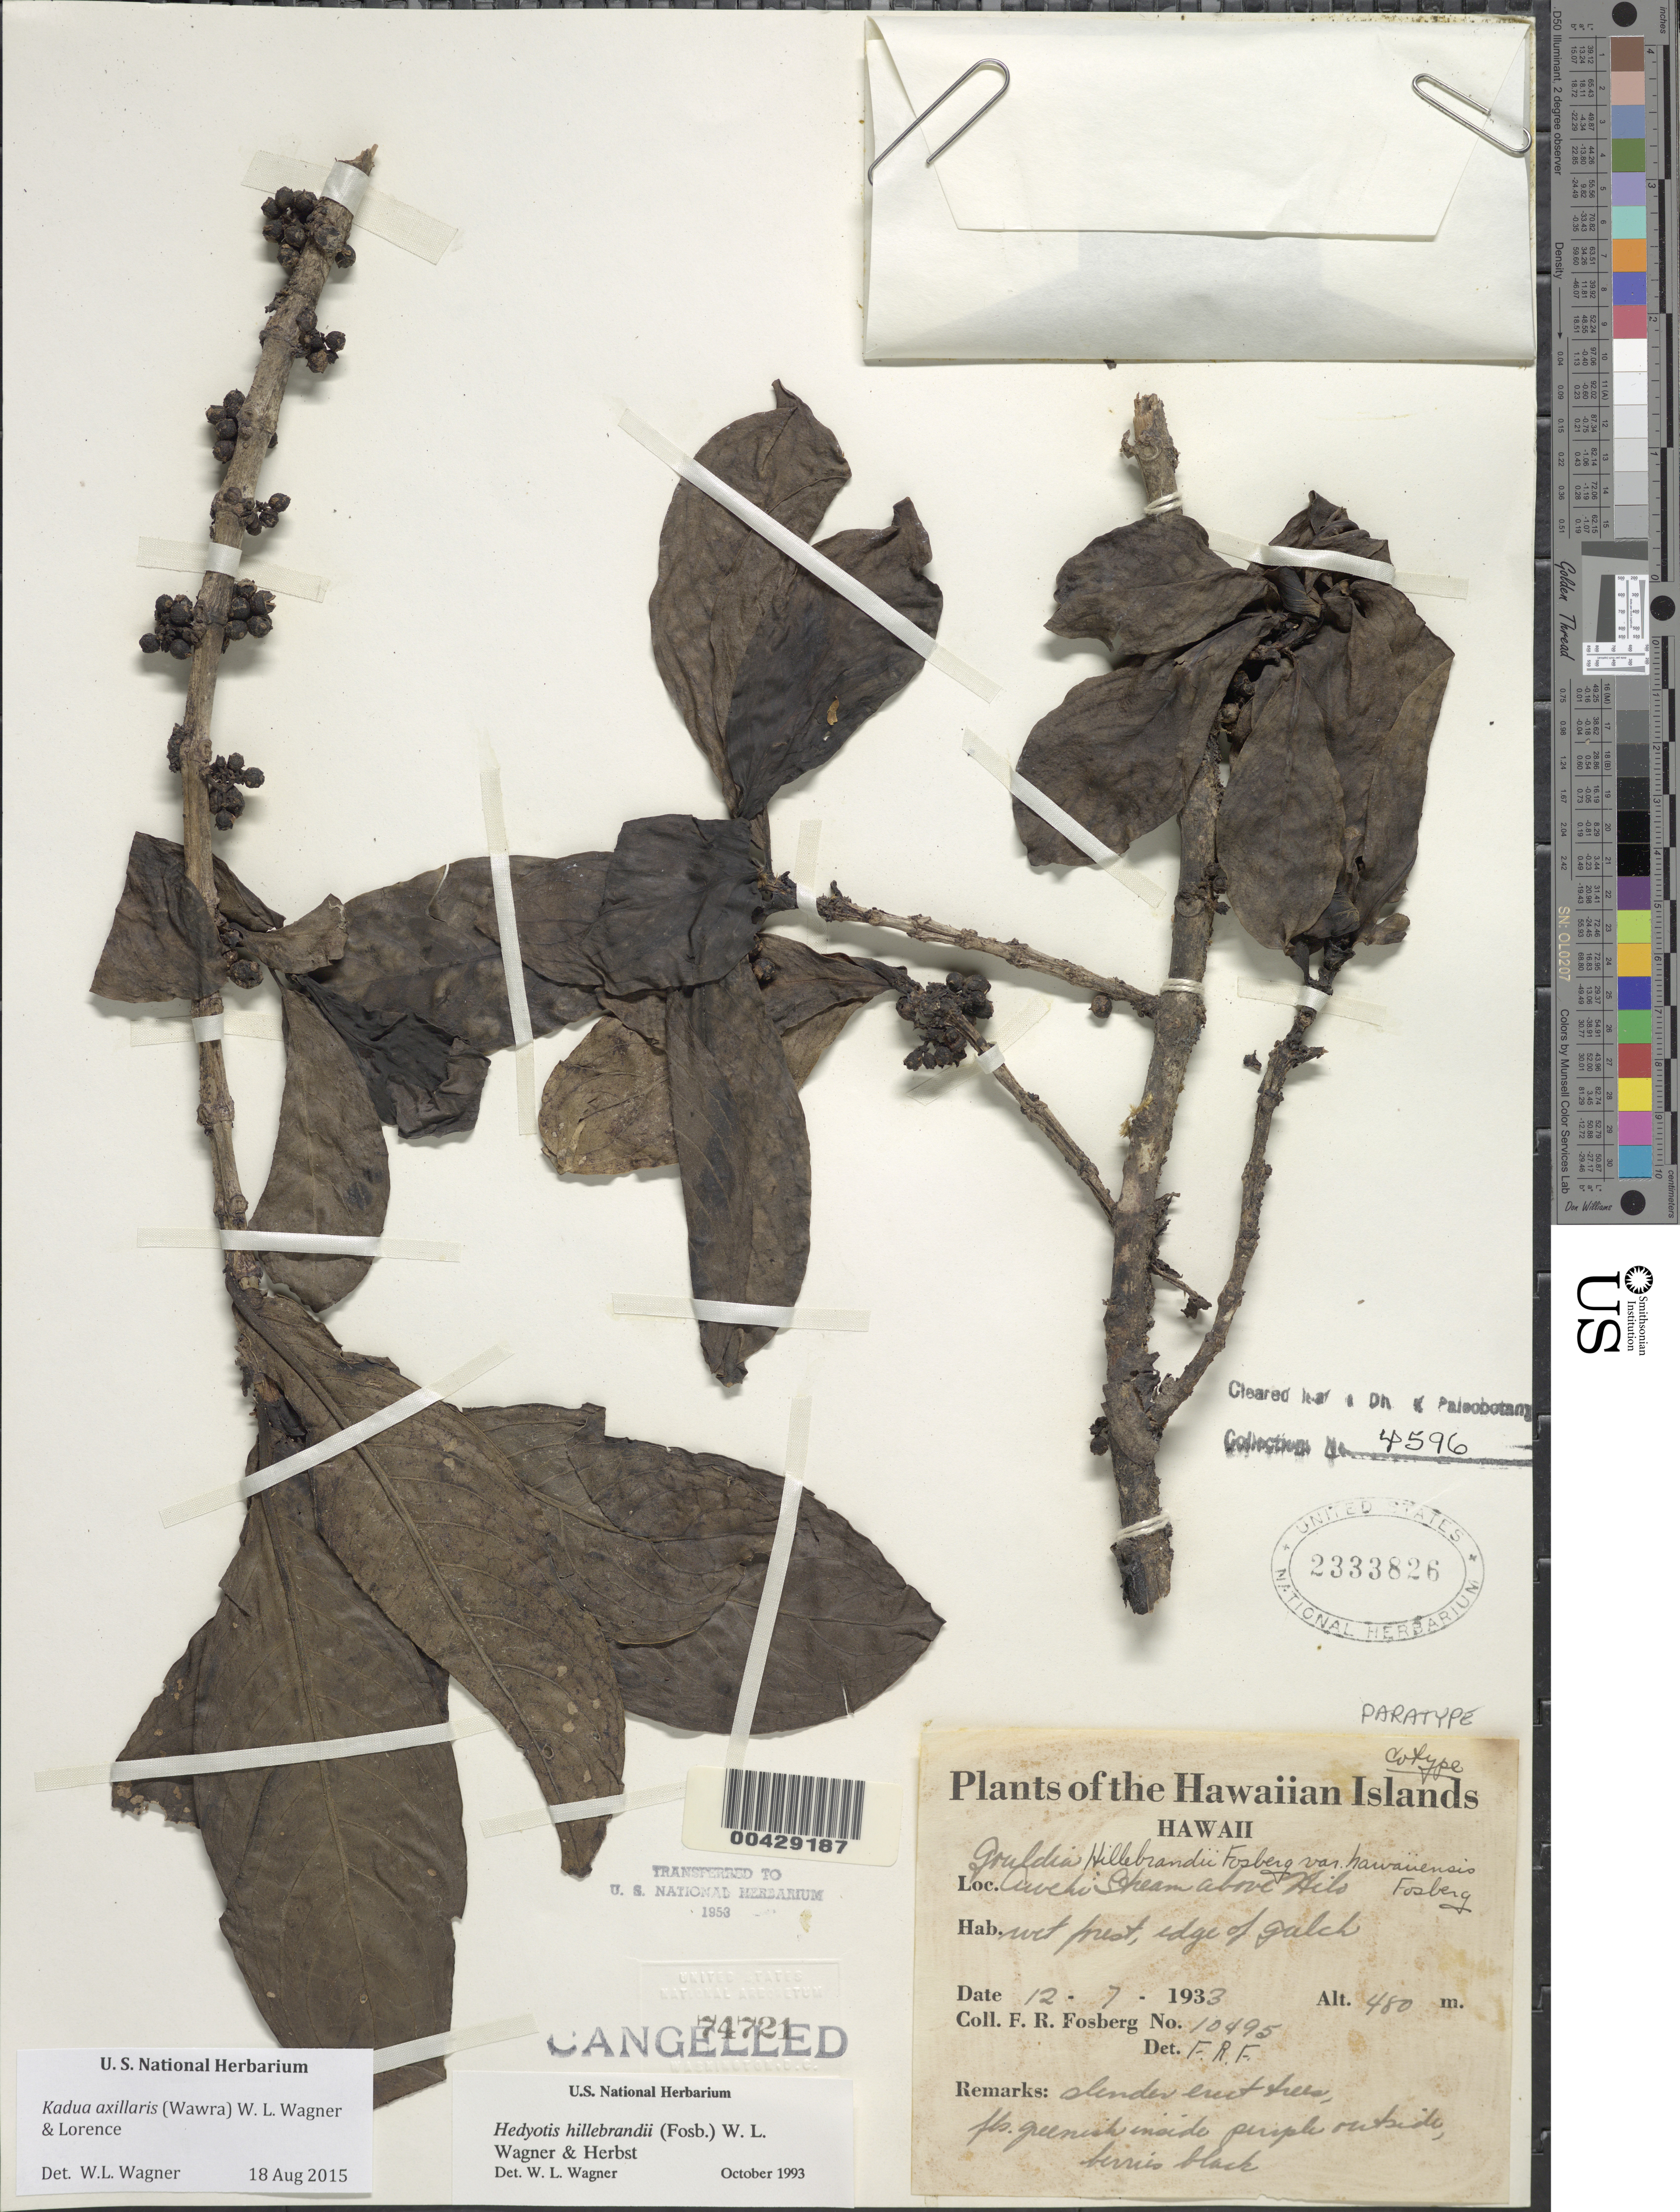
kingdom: Plantae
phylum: Tracheophyta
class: Magnoliopsida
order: Gentianales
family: Rubiaceae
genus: Kadua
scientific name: Kadua axillaris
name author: (Wawra) W.L. Wagner & Lorence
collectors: F. R. Fosberg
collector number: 10495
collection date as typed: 7 Dec 1933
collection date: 1933-12-07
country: United States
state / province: Hawaii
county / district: Hawaii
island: Hawaii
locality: Awehi Stream above Hilo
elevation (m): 480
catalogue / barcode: US 2333826